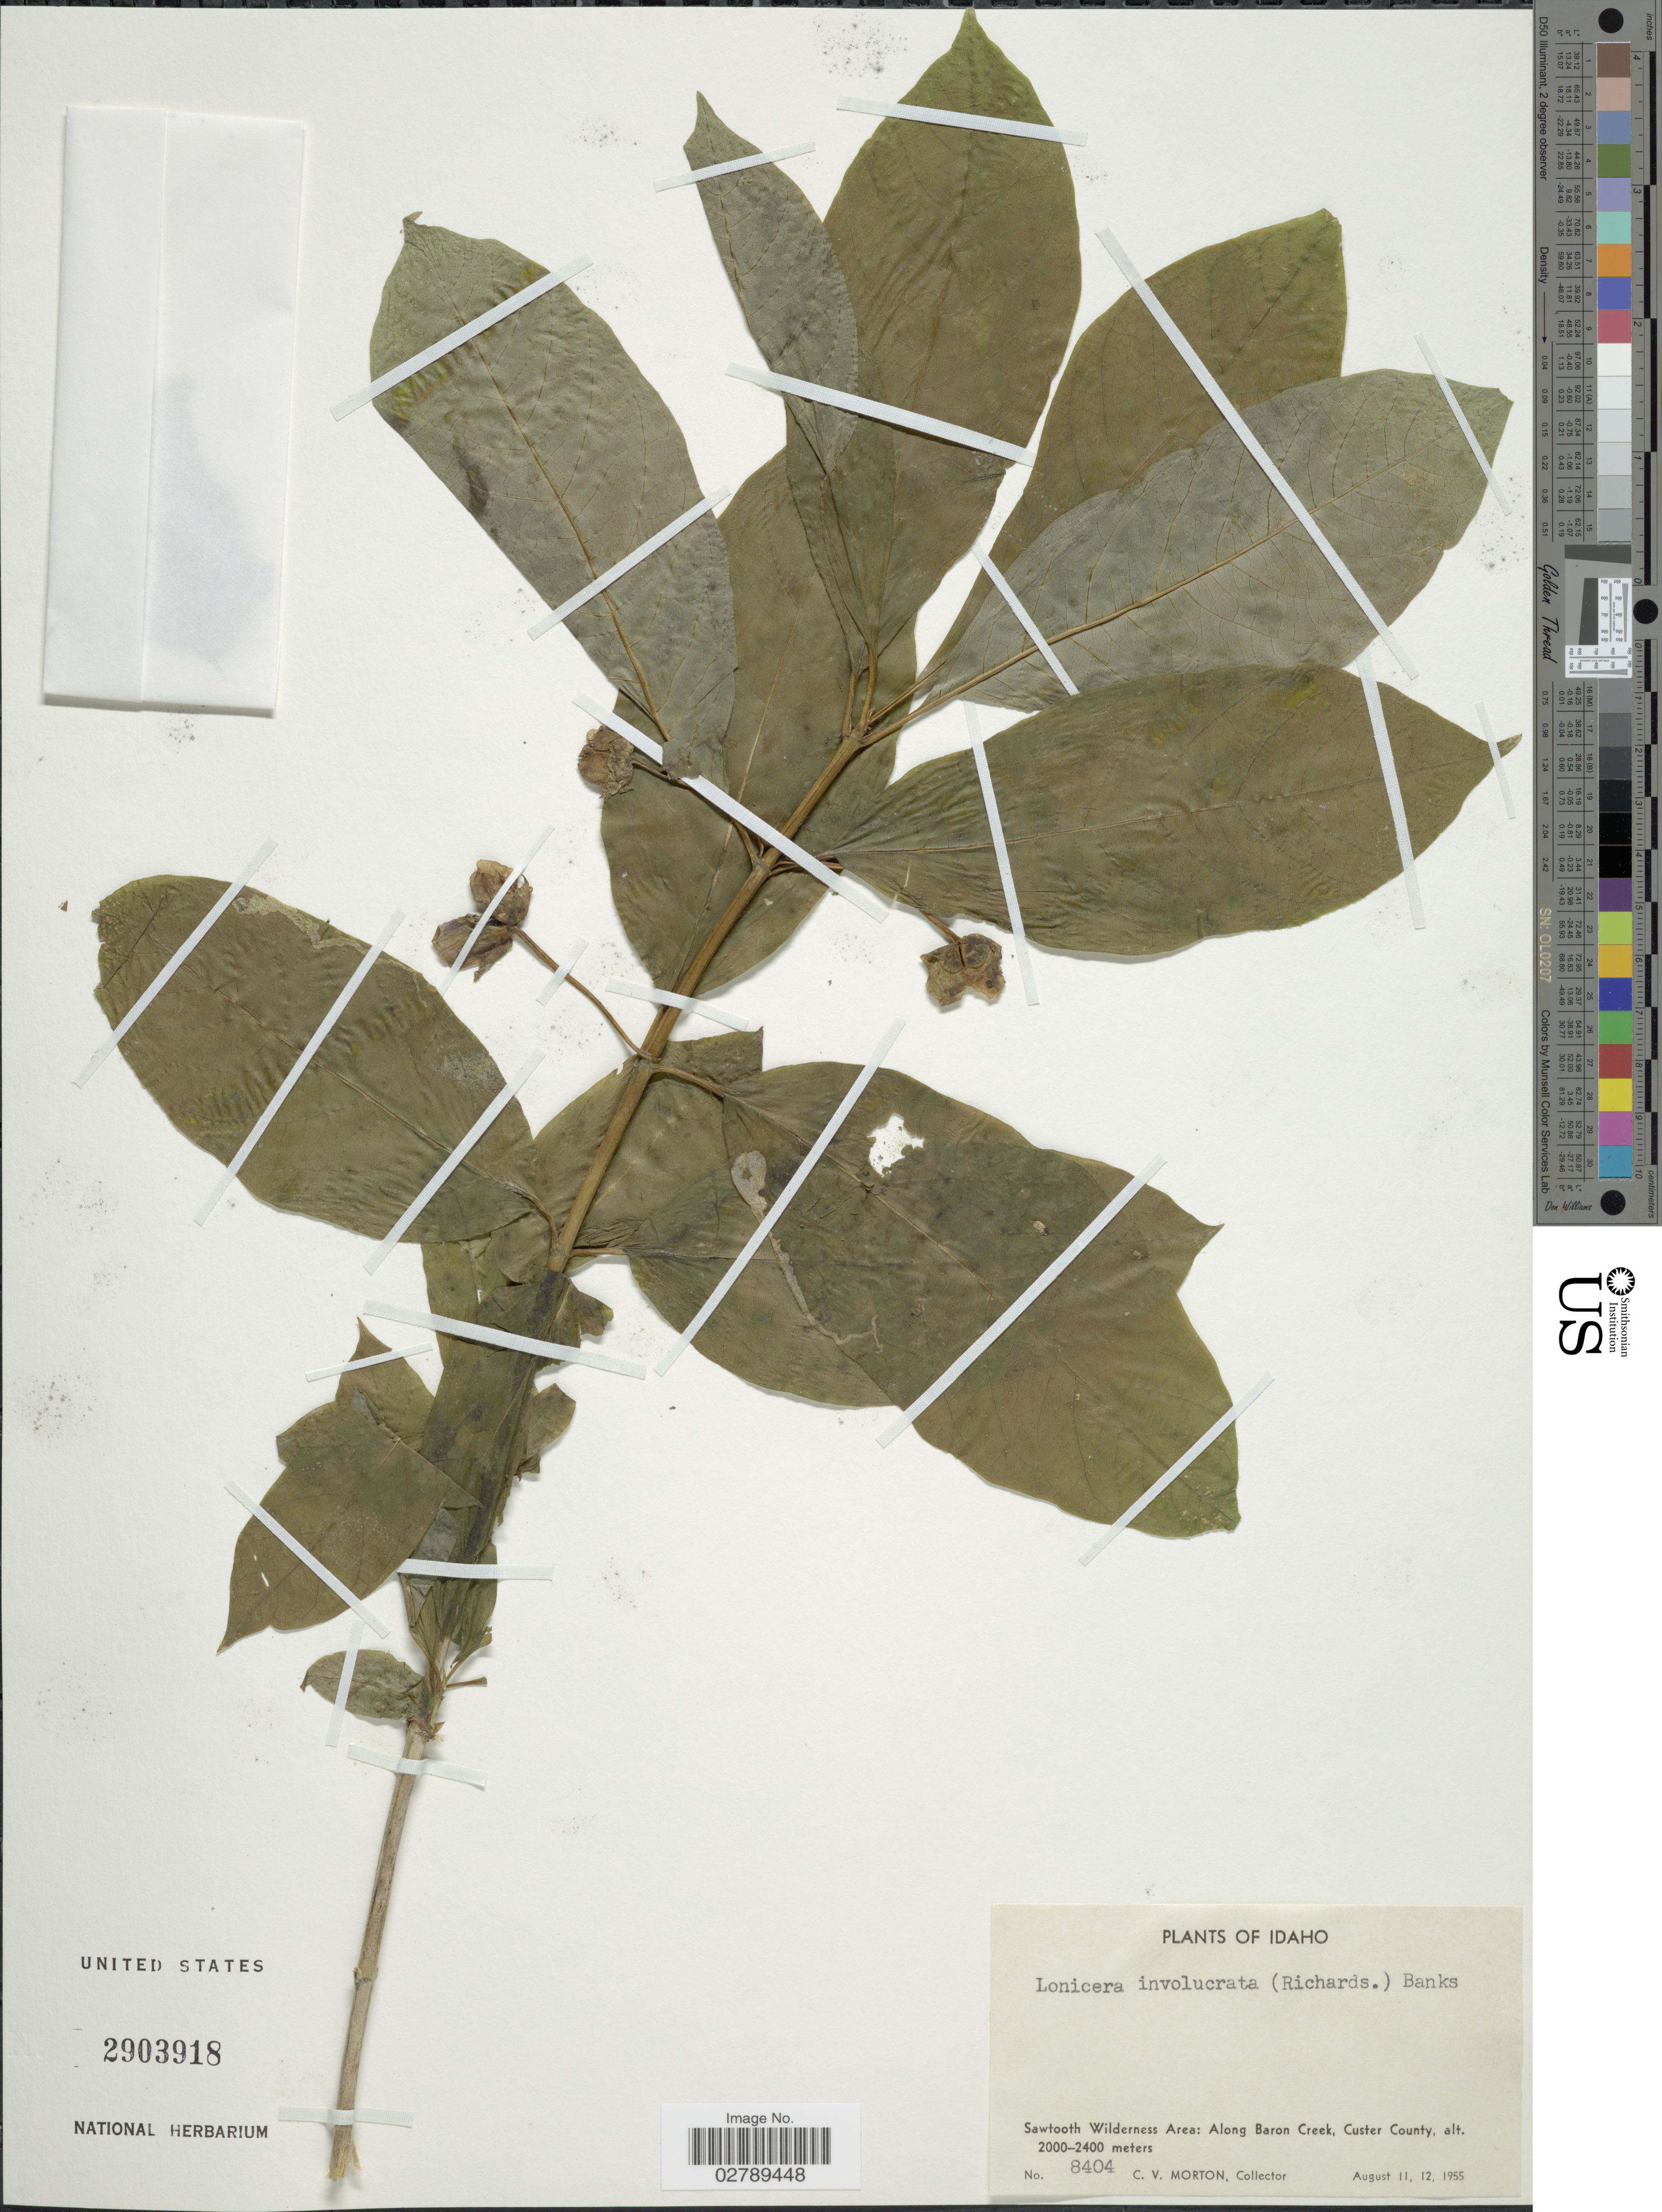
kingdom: Plantae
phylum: Tracheophyta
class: Magnoliopsida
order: Dipsacales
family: Caprifoliaceae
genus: Lonicera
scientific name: Lonicera involucrata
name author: (Richardson) Banks ex Spreng.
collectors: C. V. Morton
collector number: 8404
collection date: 1955-08-11/1955-08-12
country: United States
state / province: Idaho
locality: Sawtooth Wilderness Area: Along Baron Creek, Custer County.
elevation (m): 2000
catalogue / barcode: US 2903918